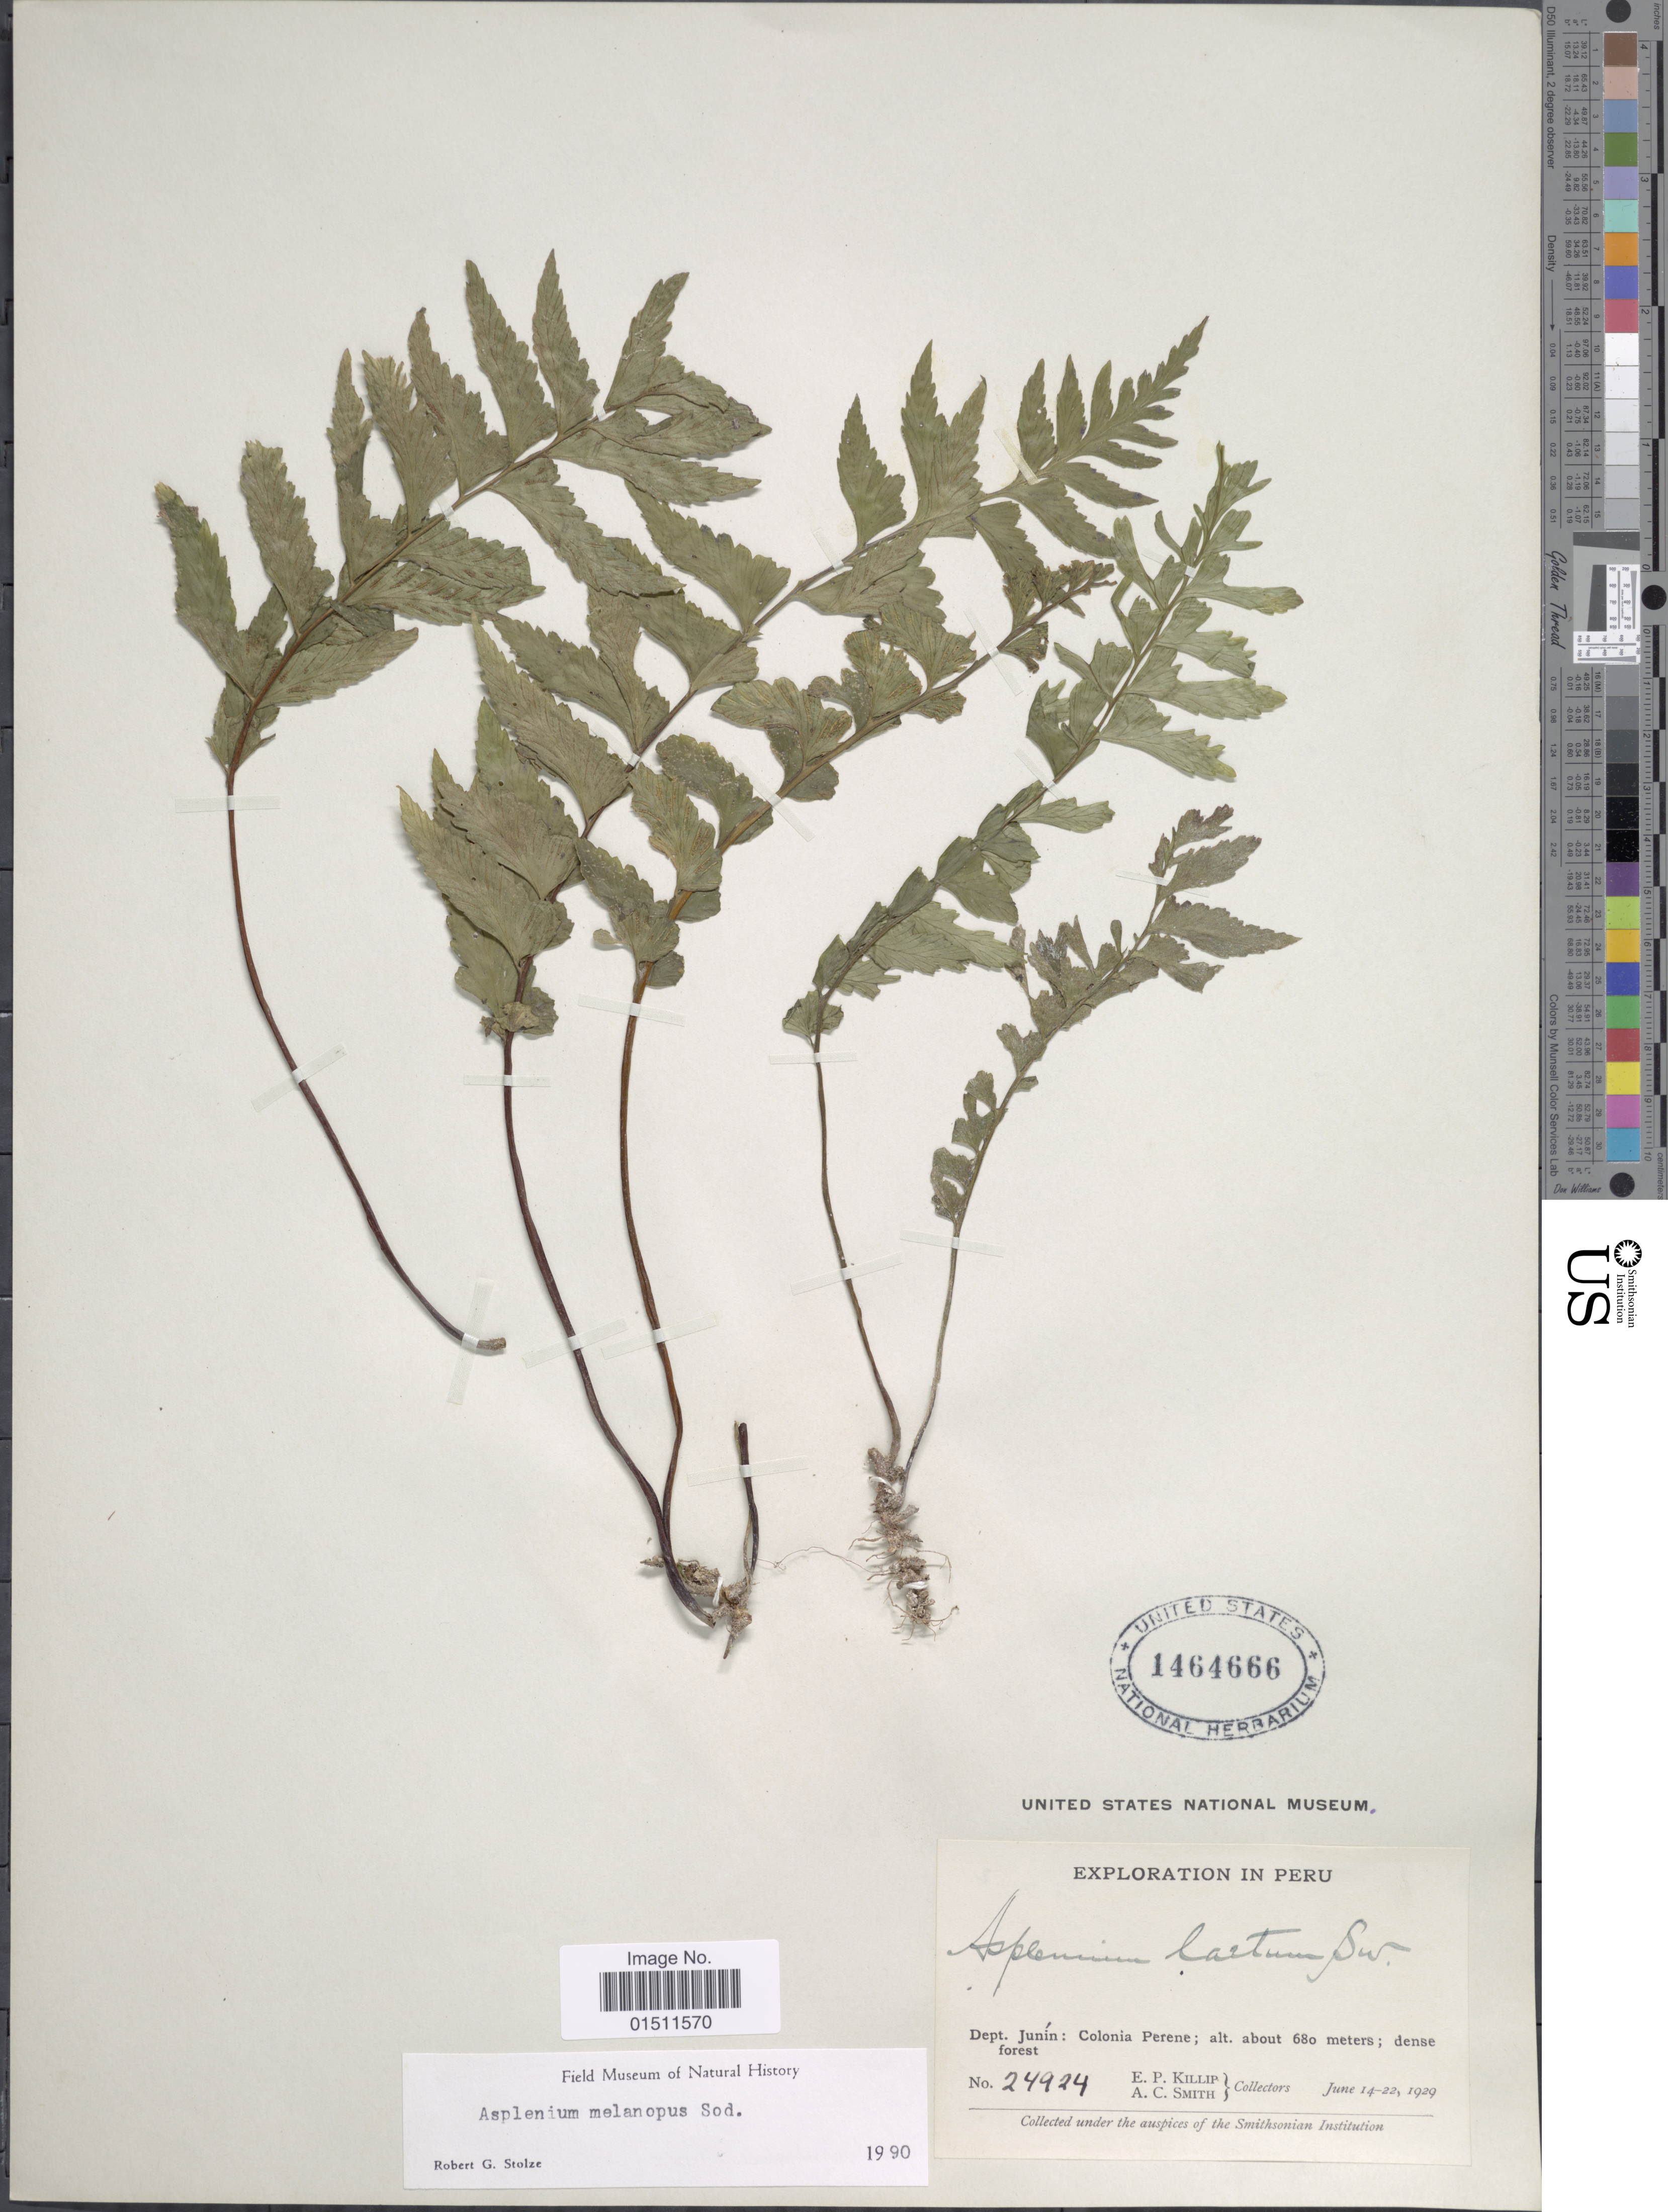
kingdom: Plantae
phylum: Tracheophyta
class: Polypodiopsida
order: Polypodiales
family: Aspleniaceae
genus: Asplenium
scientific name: Asplenium melanopus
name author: Sodiro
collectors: E. P. Killip & A. C. Smith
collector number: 24924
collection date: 1929-06-14/1929-06-22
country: Peru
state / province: Junín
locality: Dept. Junin: Colonia Perene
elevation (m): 680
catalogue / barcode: US 1464666